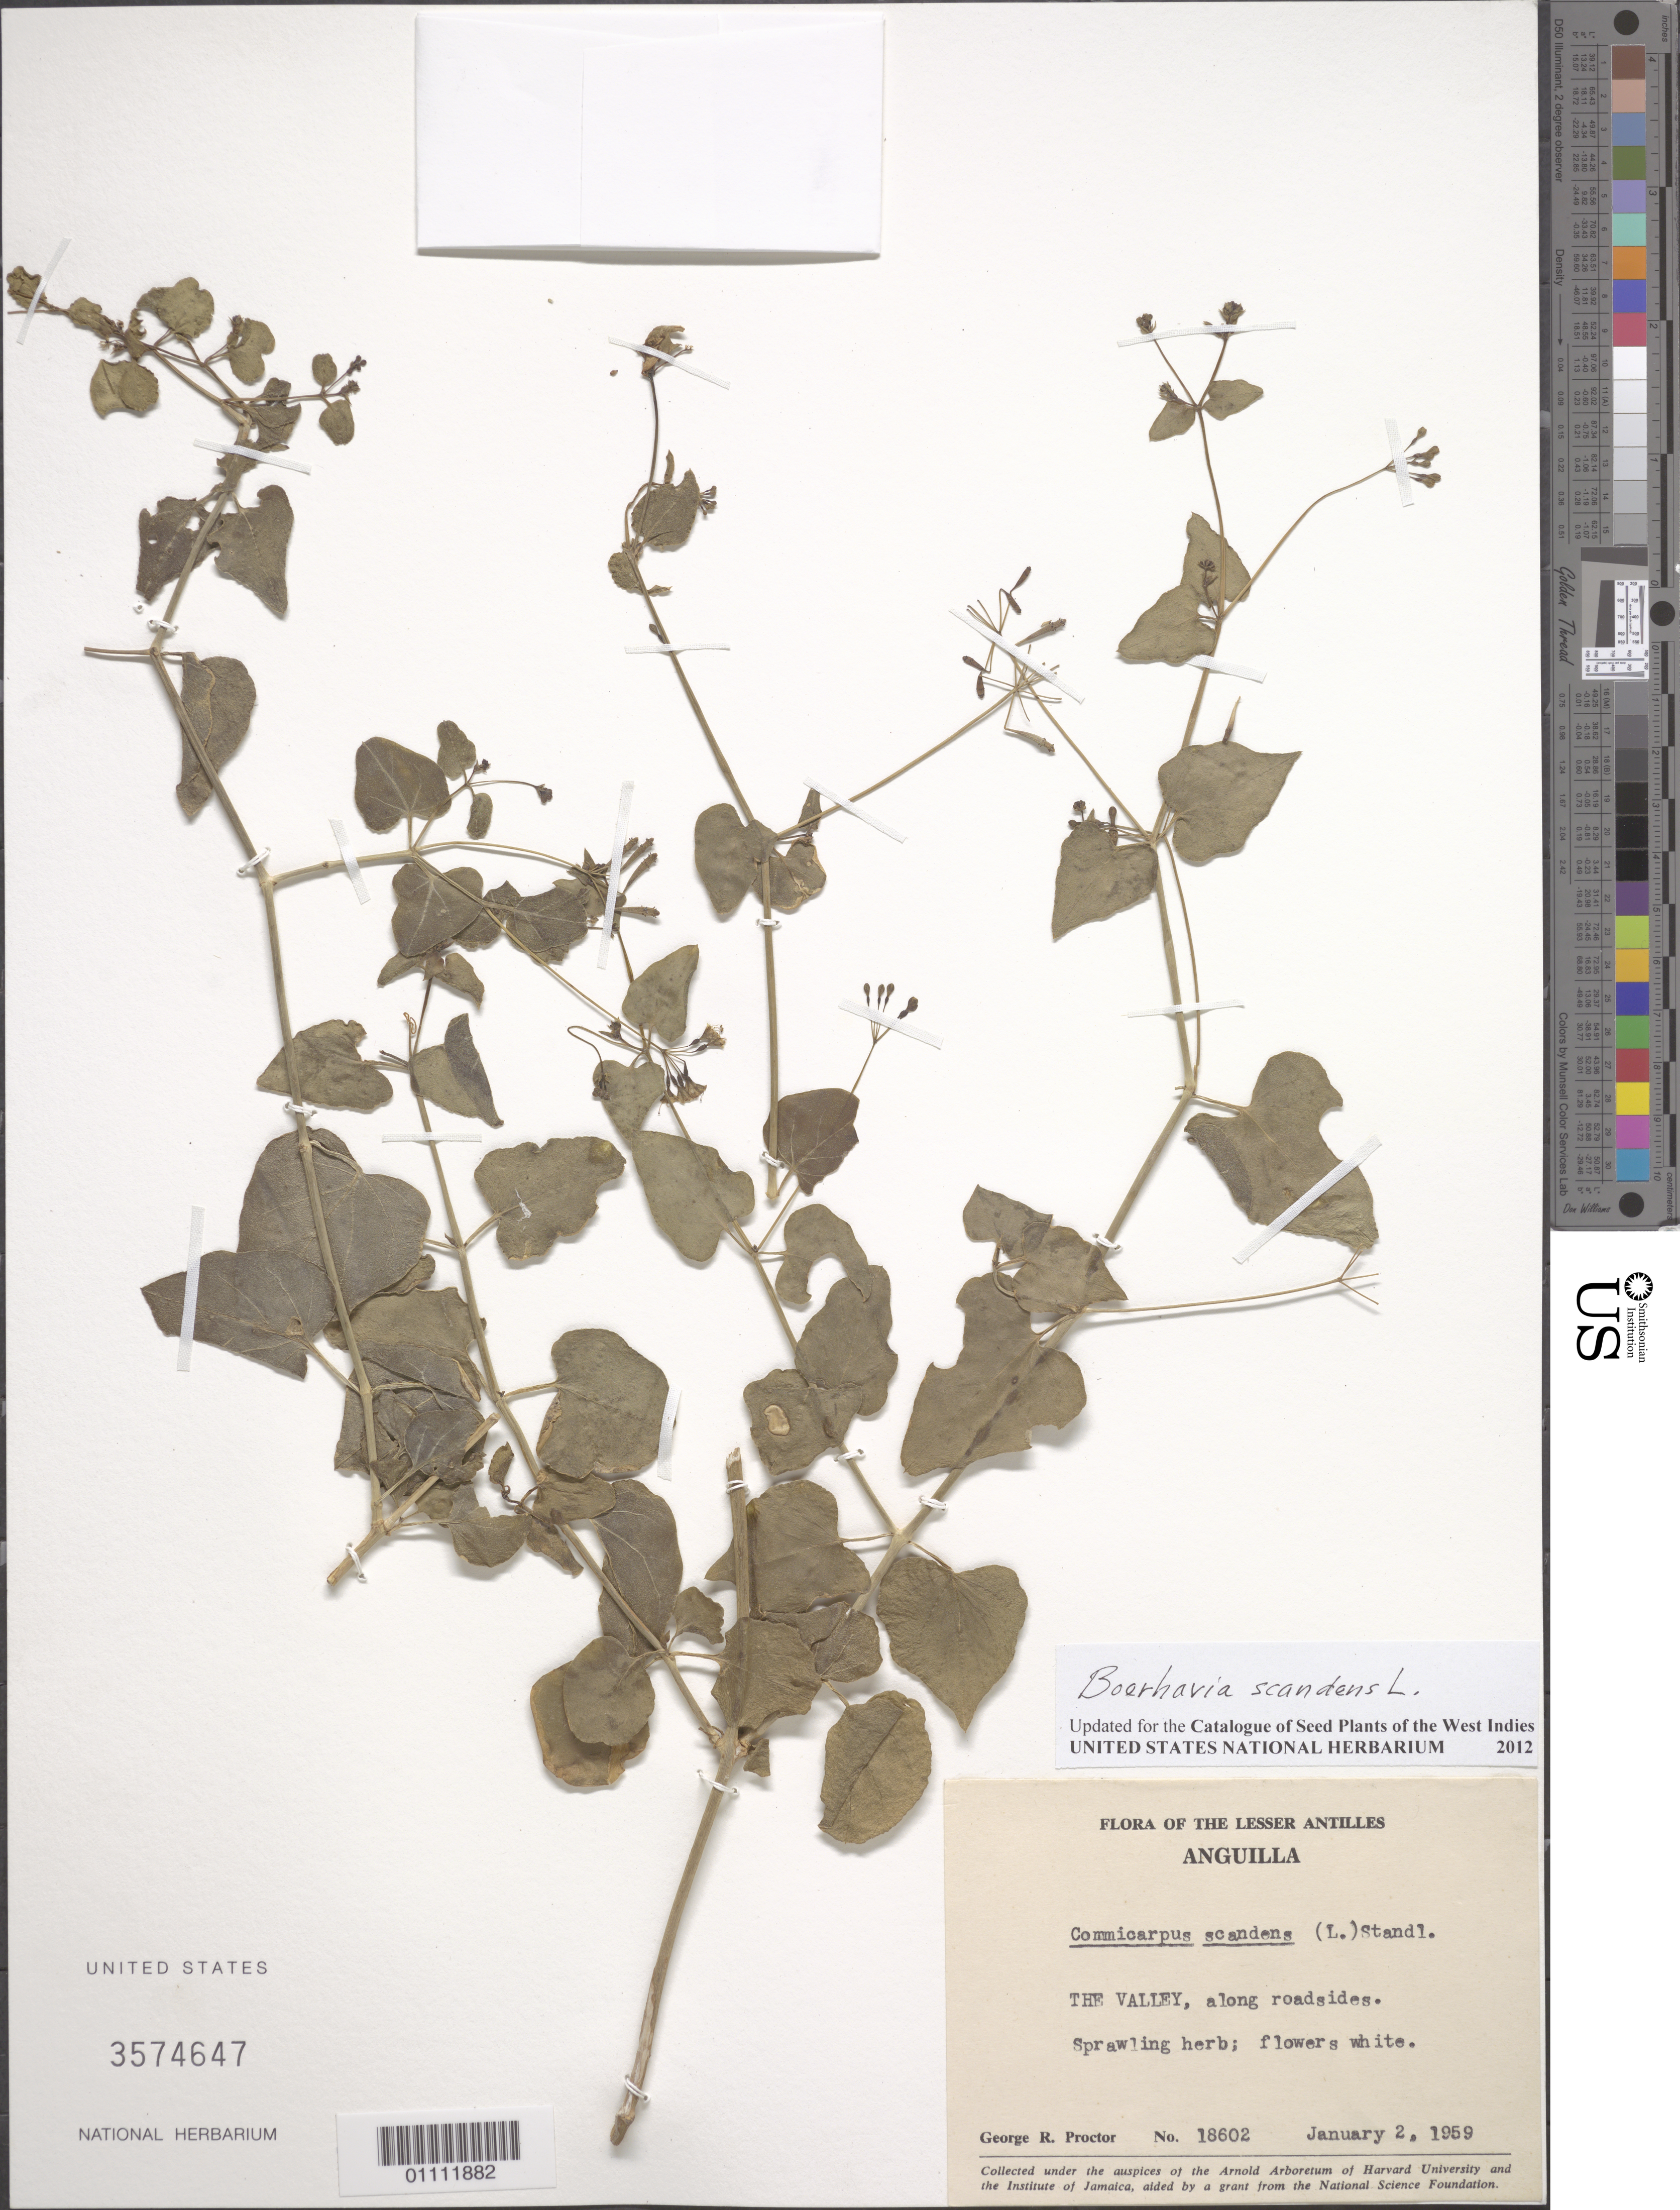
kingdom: Plantae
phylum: Tracheophyta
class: Magnoliopsida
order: Caryophyllales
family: Nyctaginaceae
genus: Boerhavia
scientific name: Boerhavia scandens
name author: L.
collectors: G. R. Proctor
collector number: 18602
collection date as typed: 02 Jan 1959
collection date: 1959-01-02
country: Anguilla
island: Anguilla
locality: The Valley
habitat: Along roadsides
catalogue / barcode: US 3574647